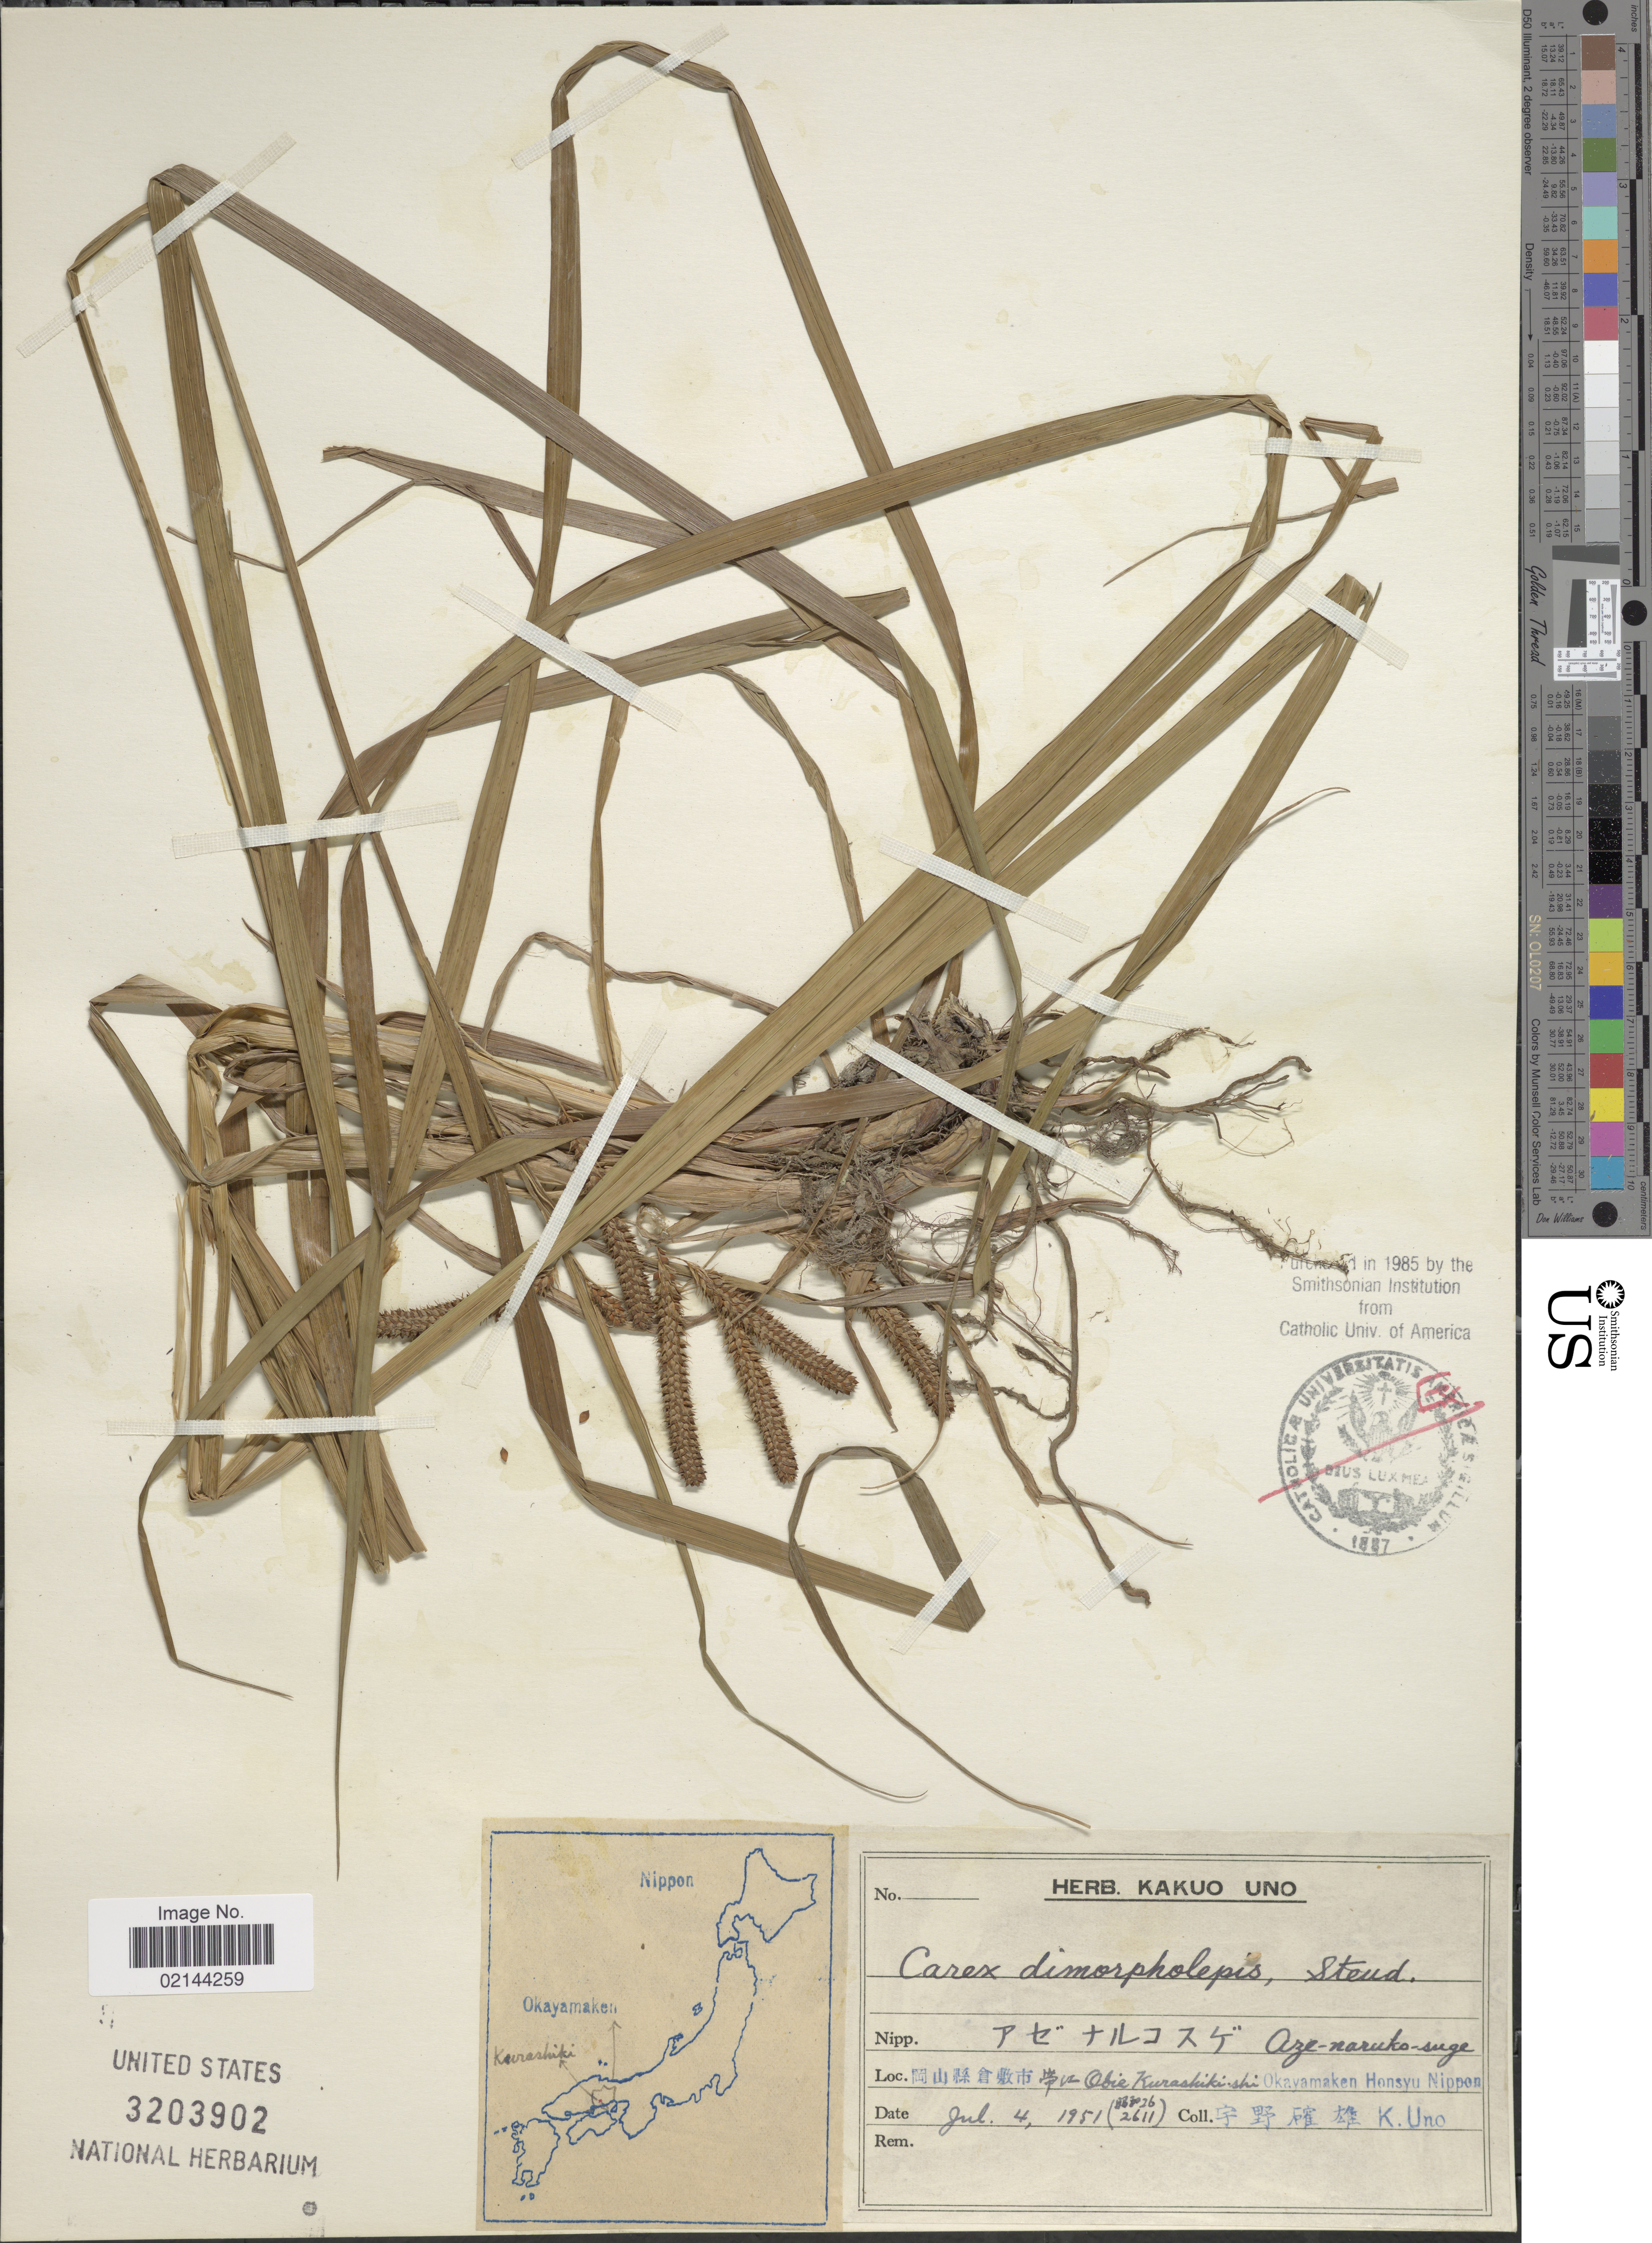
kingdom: Plantae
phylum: Tracheophyta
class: Liliopsida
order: Poales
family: Cyperaceae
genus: Carex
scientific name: Carex dimorpholepis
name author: Steud.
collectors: K. Uno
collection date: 1951-07-04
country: Japan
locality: Obie Kurashiki-shi, Okayamaken, Honsyu, Nippon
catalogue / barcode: US 3203902